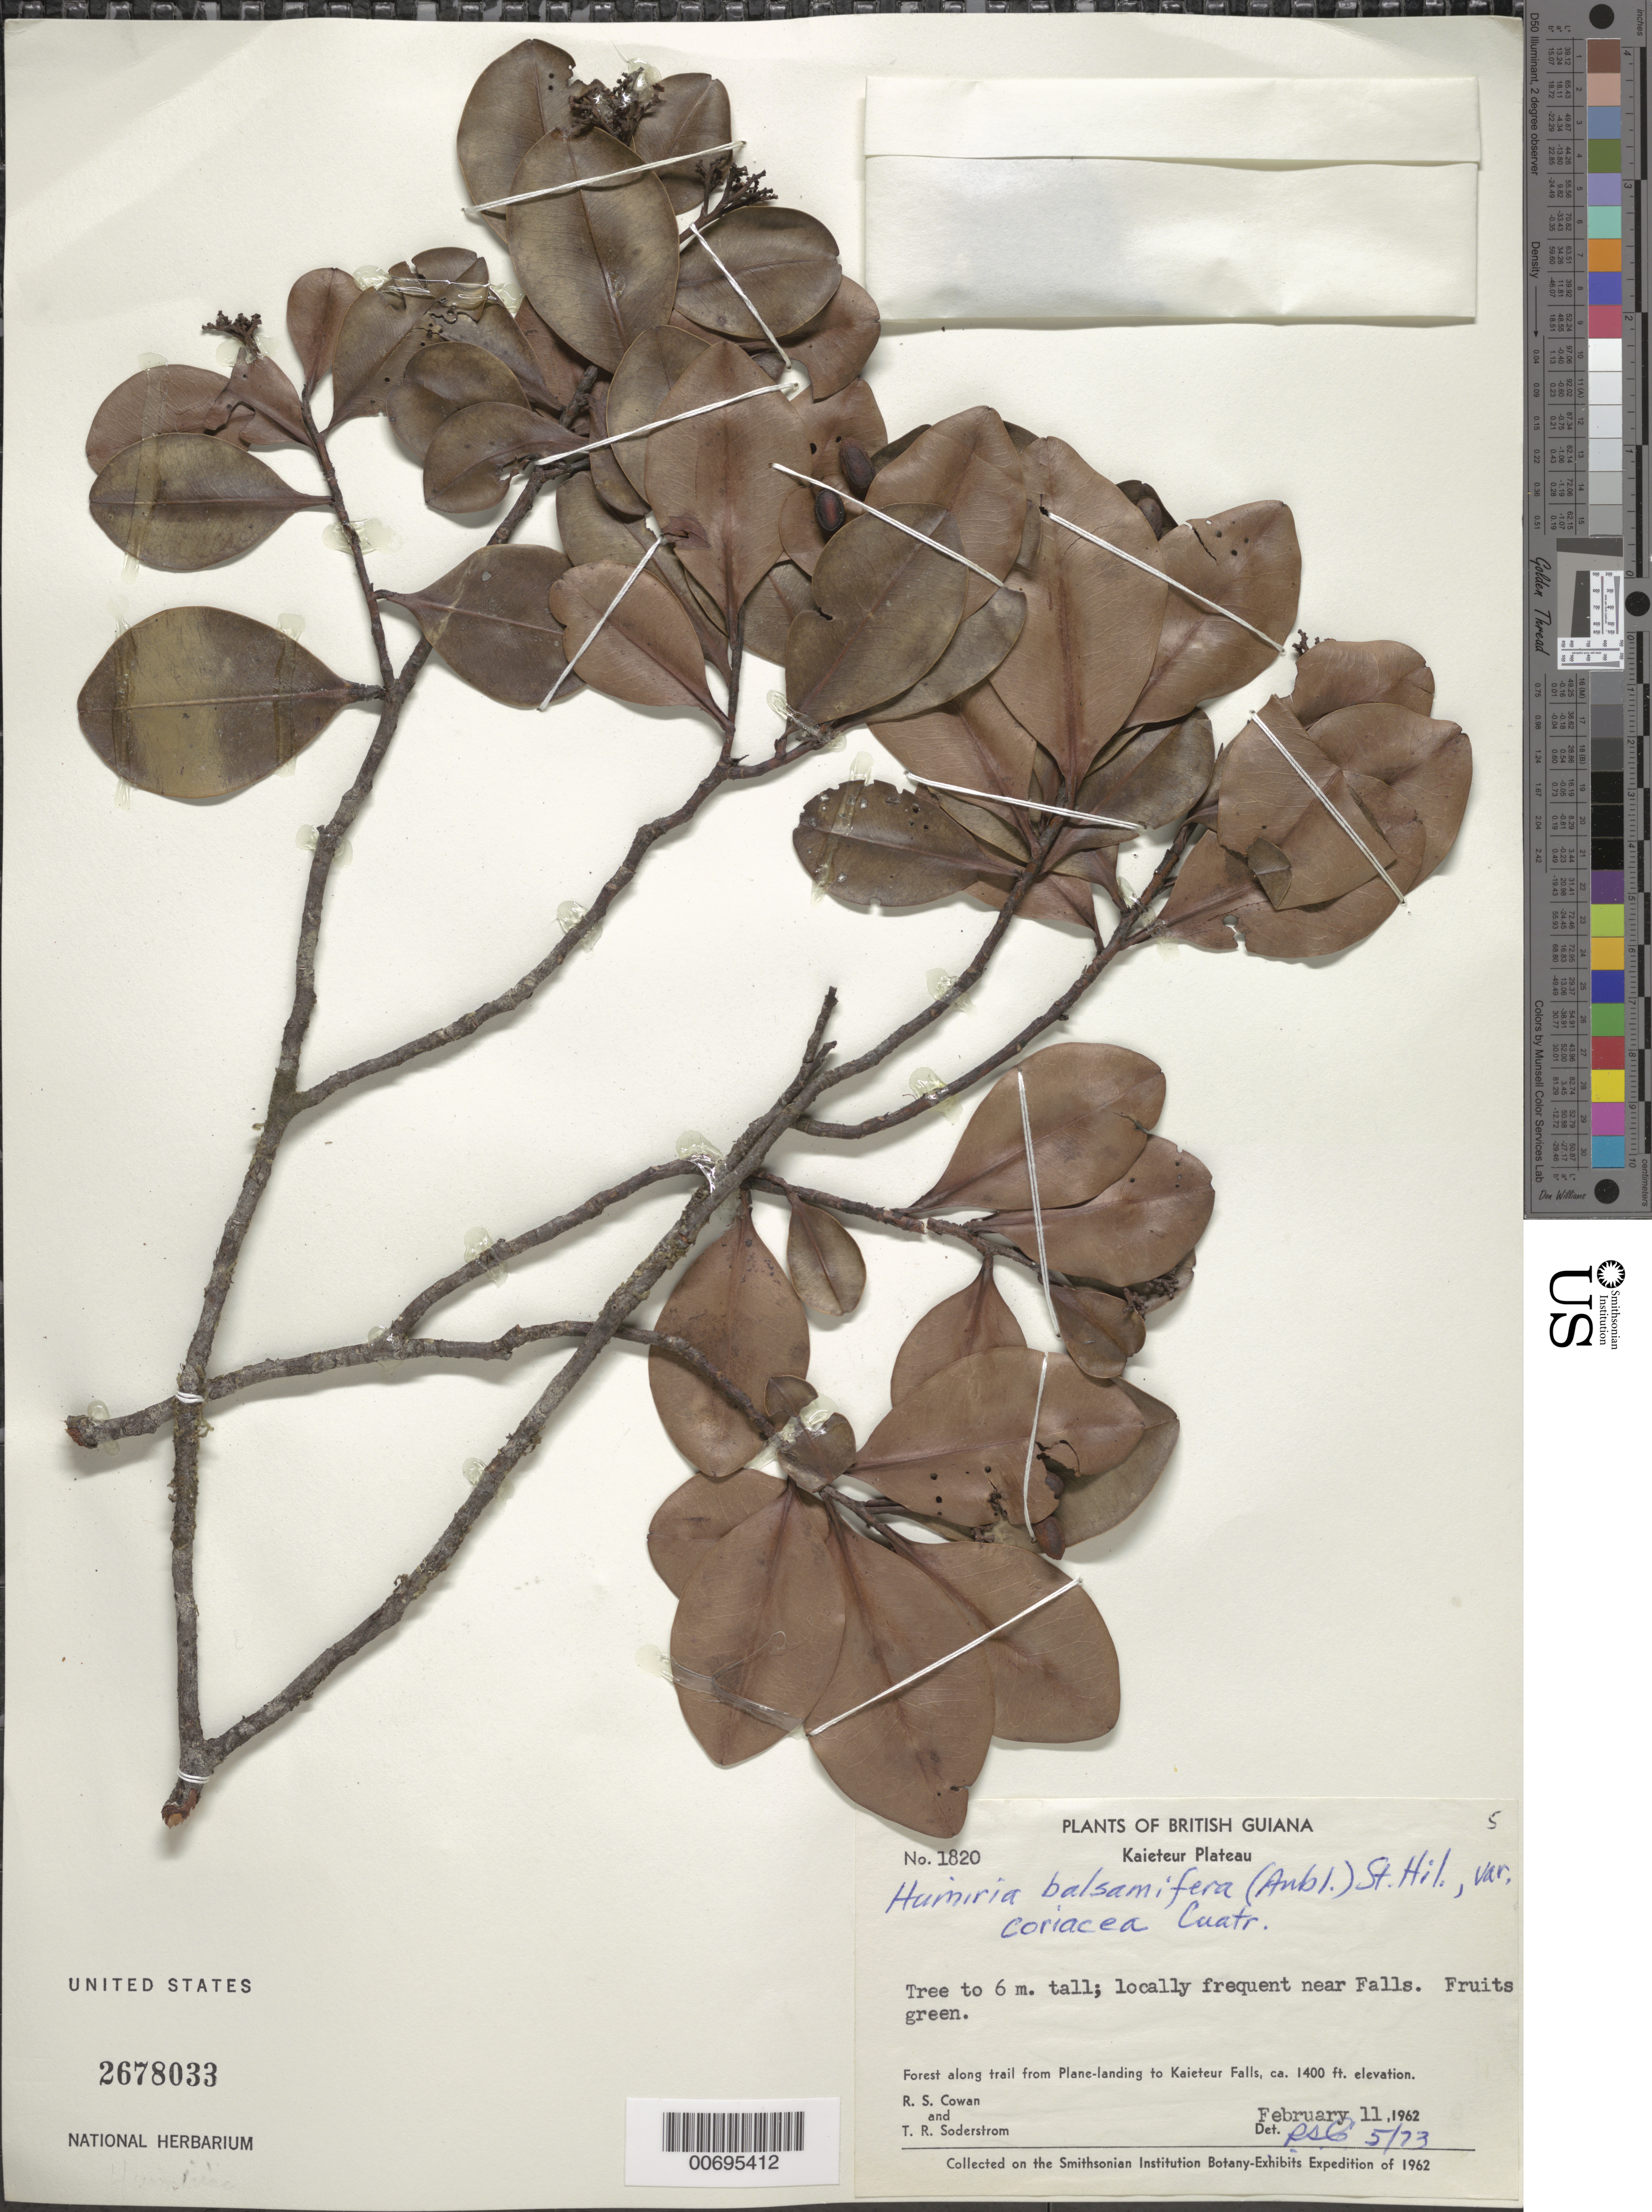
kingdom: Plantae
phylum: Tracheophyta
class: Magnoliopsida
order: Malpighiales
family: Humiriaceae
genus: Humiria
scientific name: Humiria balsamifera var. coriacea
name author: Cuatrec.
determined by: Cowan, R. S.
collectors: R. S. Cowan & T. R. Soderstrom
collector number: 1820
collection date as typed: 11-Feb-62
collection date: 1962-02-11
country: Guyana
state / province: Potaro-Siparuni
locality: Kaieteur Plateau, along trail from plane landing to Kaieteur Falls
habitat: Near falls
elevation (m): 427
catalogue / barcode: US 2678033